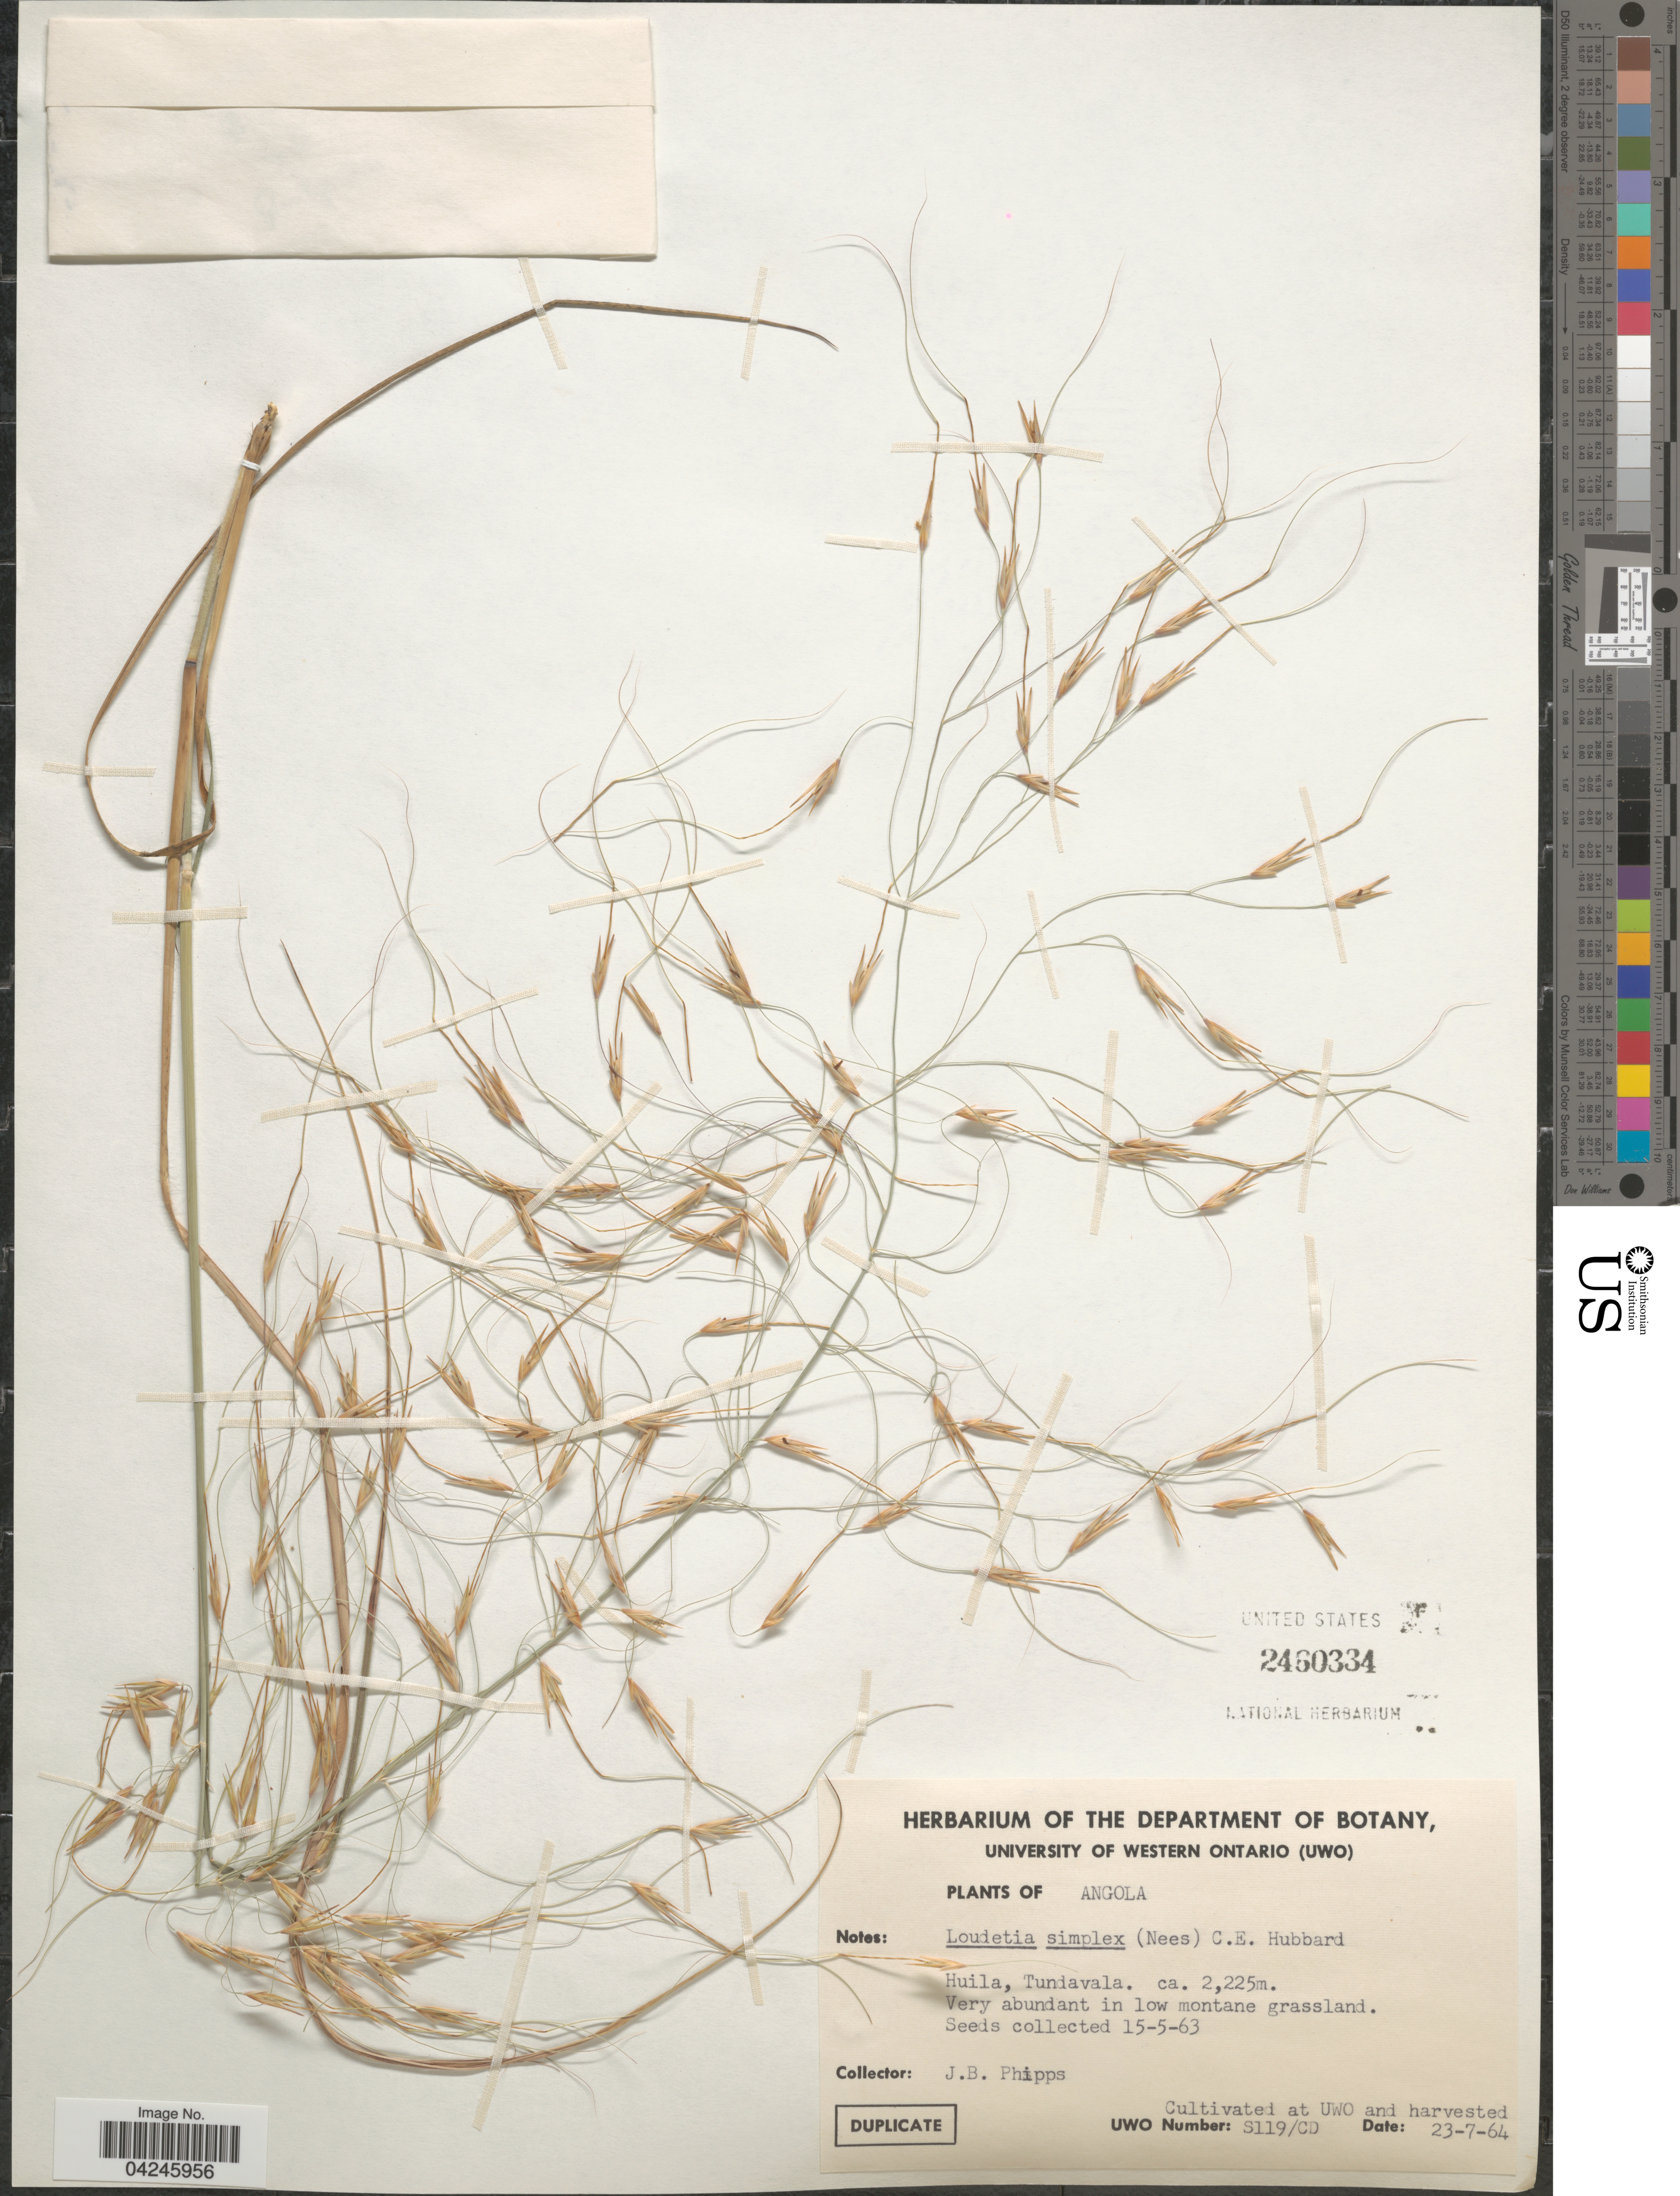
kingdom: Plantae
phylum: Tracheophyta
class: Liliopsida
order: Poales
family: Poaceae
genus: Loudetia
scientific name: Loudetia simplex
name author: (Nees) C.E. Hubb.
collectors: J. Phipps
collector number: S119/CD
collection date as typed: Transcribed d/m/y: 23/7/64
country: Canada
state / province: Ontario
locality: At UWO.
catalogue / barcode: US 2460334